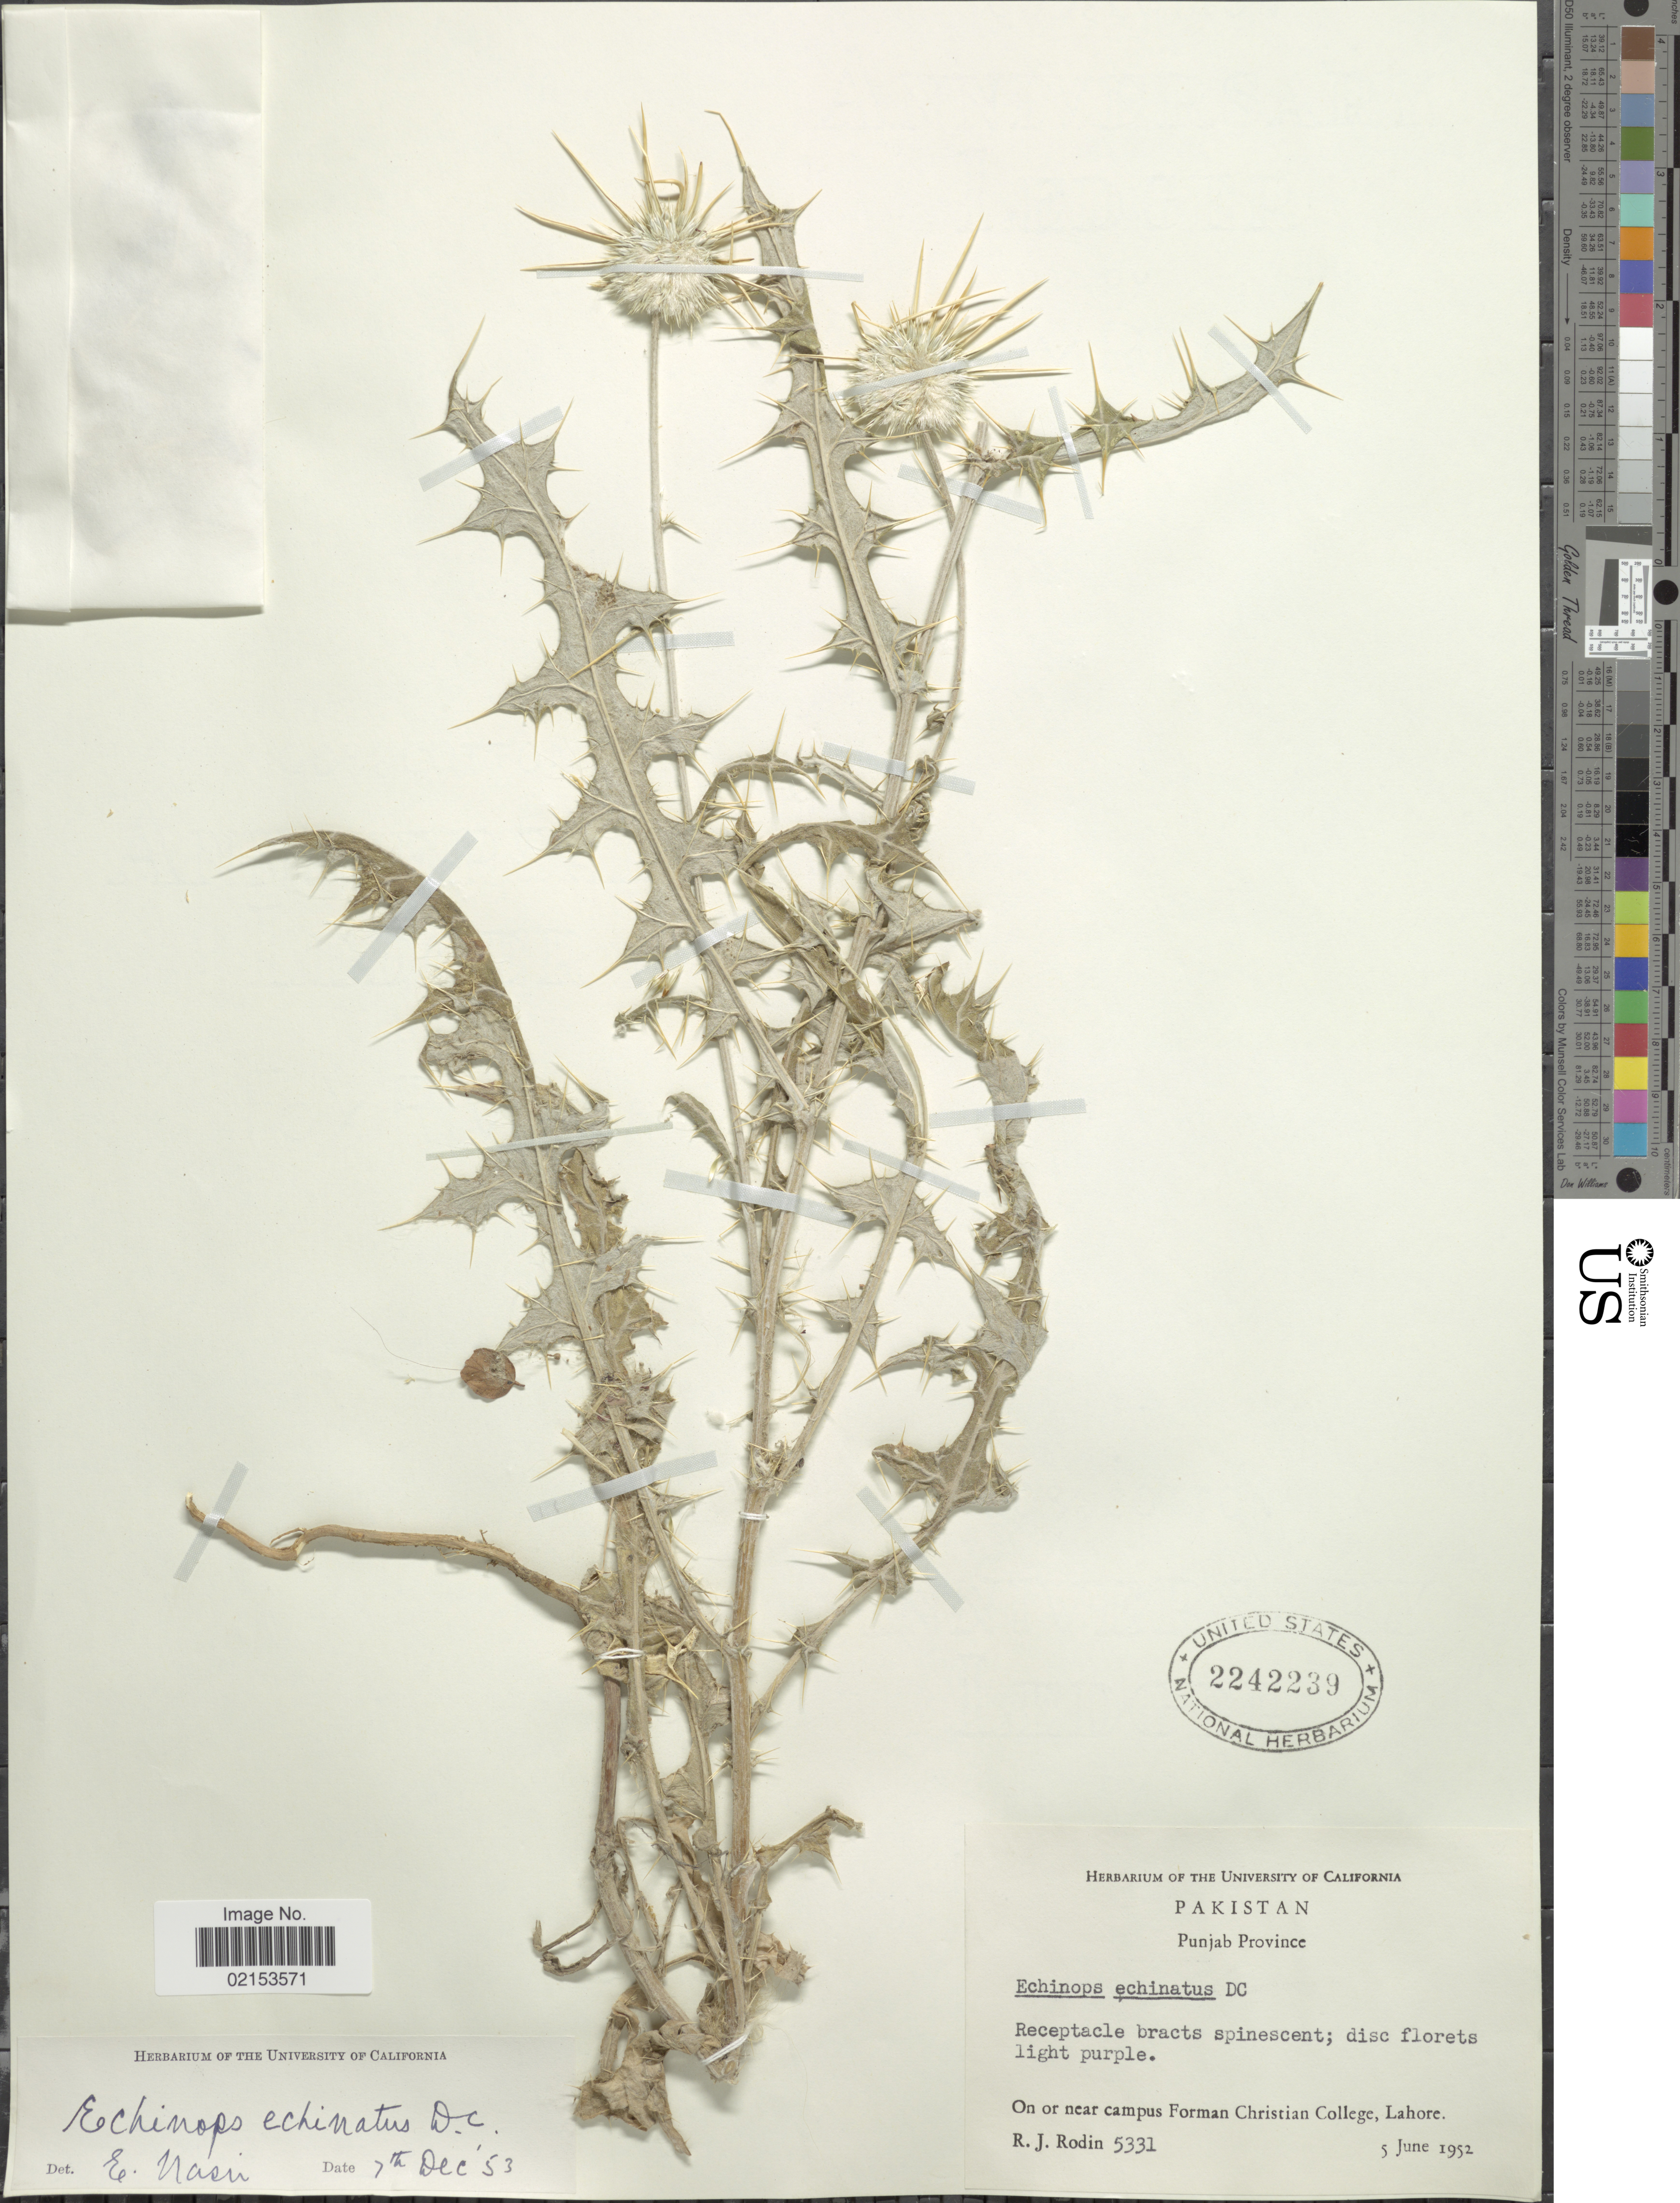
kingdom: Plantae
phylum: Tracheophyta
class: Magnoliopsida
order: Asterales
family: Asteraceae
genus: Echinops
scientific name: Echinops echinatus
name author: Roxb.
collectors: R. J. Rodin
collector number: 5331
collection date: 1952-06-05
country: Pakistan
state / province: Punjab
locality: On or near campus Forman Christian College, Lahore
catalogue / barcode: US 2242239